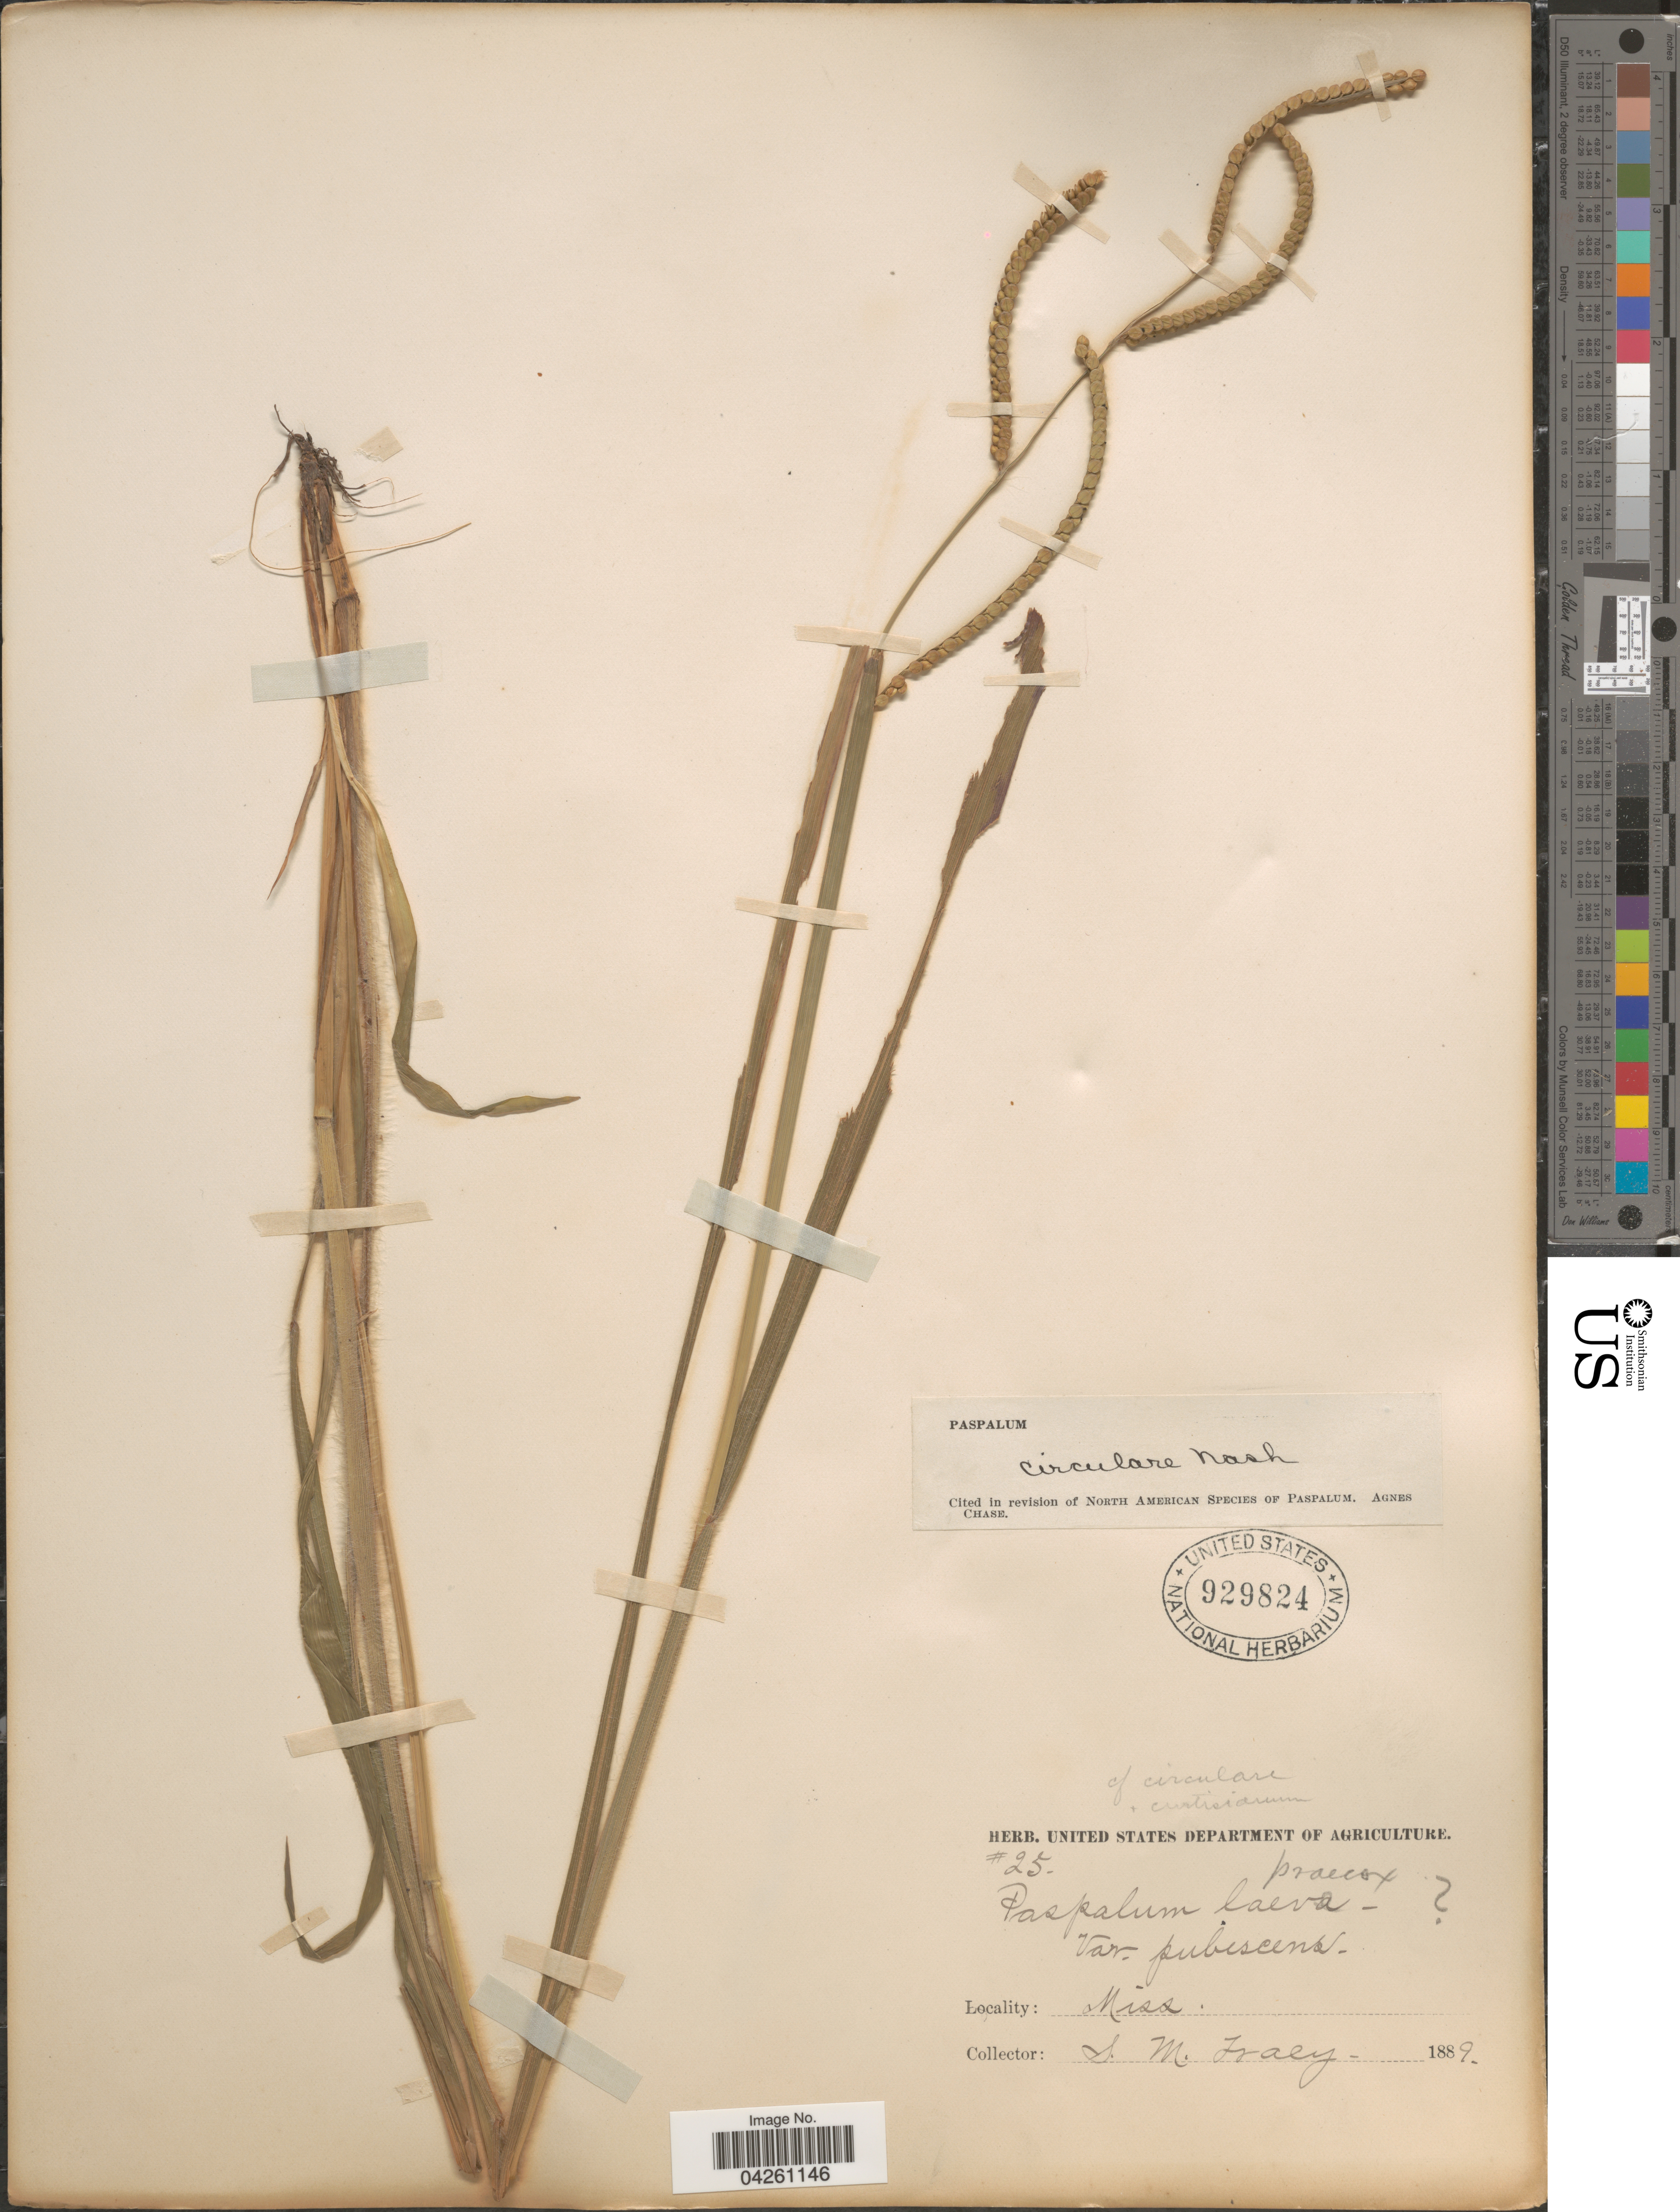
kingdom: Plantae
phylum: Tracheophyta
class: Liliopsida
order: Poales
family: Poaceae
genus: Paspalum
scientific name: Paspalum circulare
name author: Nash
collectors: S. M. Tracy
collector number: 25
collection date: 1889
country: United States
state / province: Mississippi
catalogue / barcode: US 929824